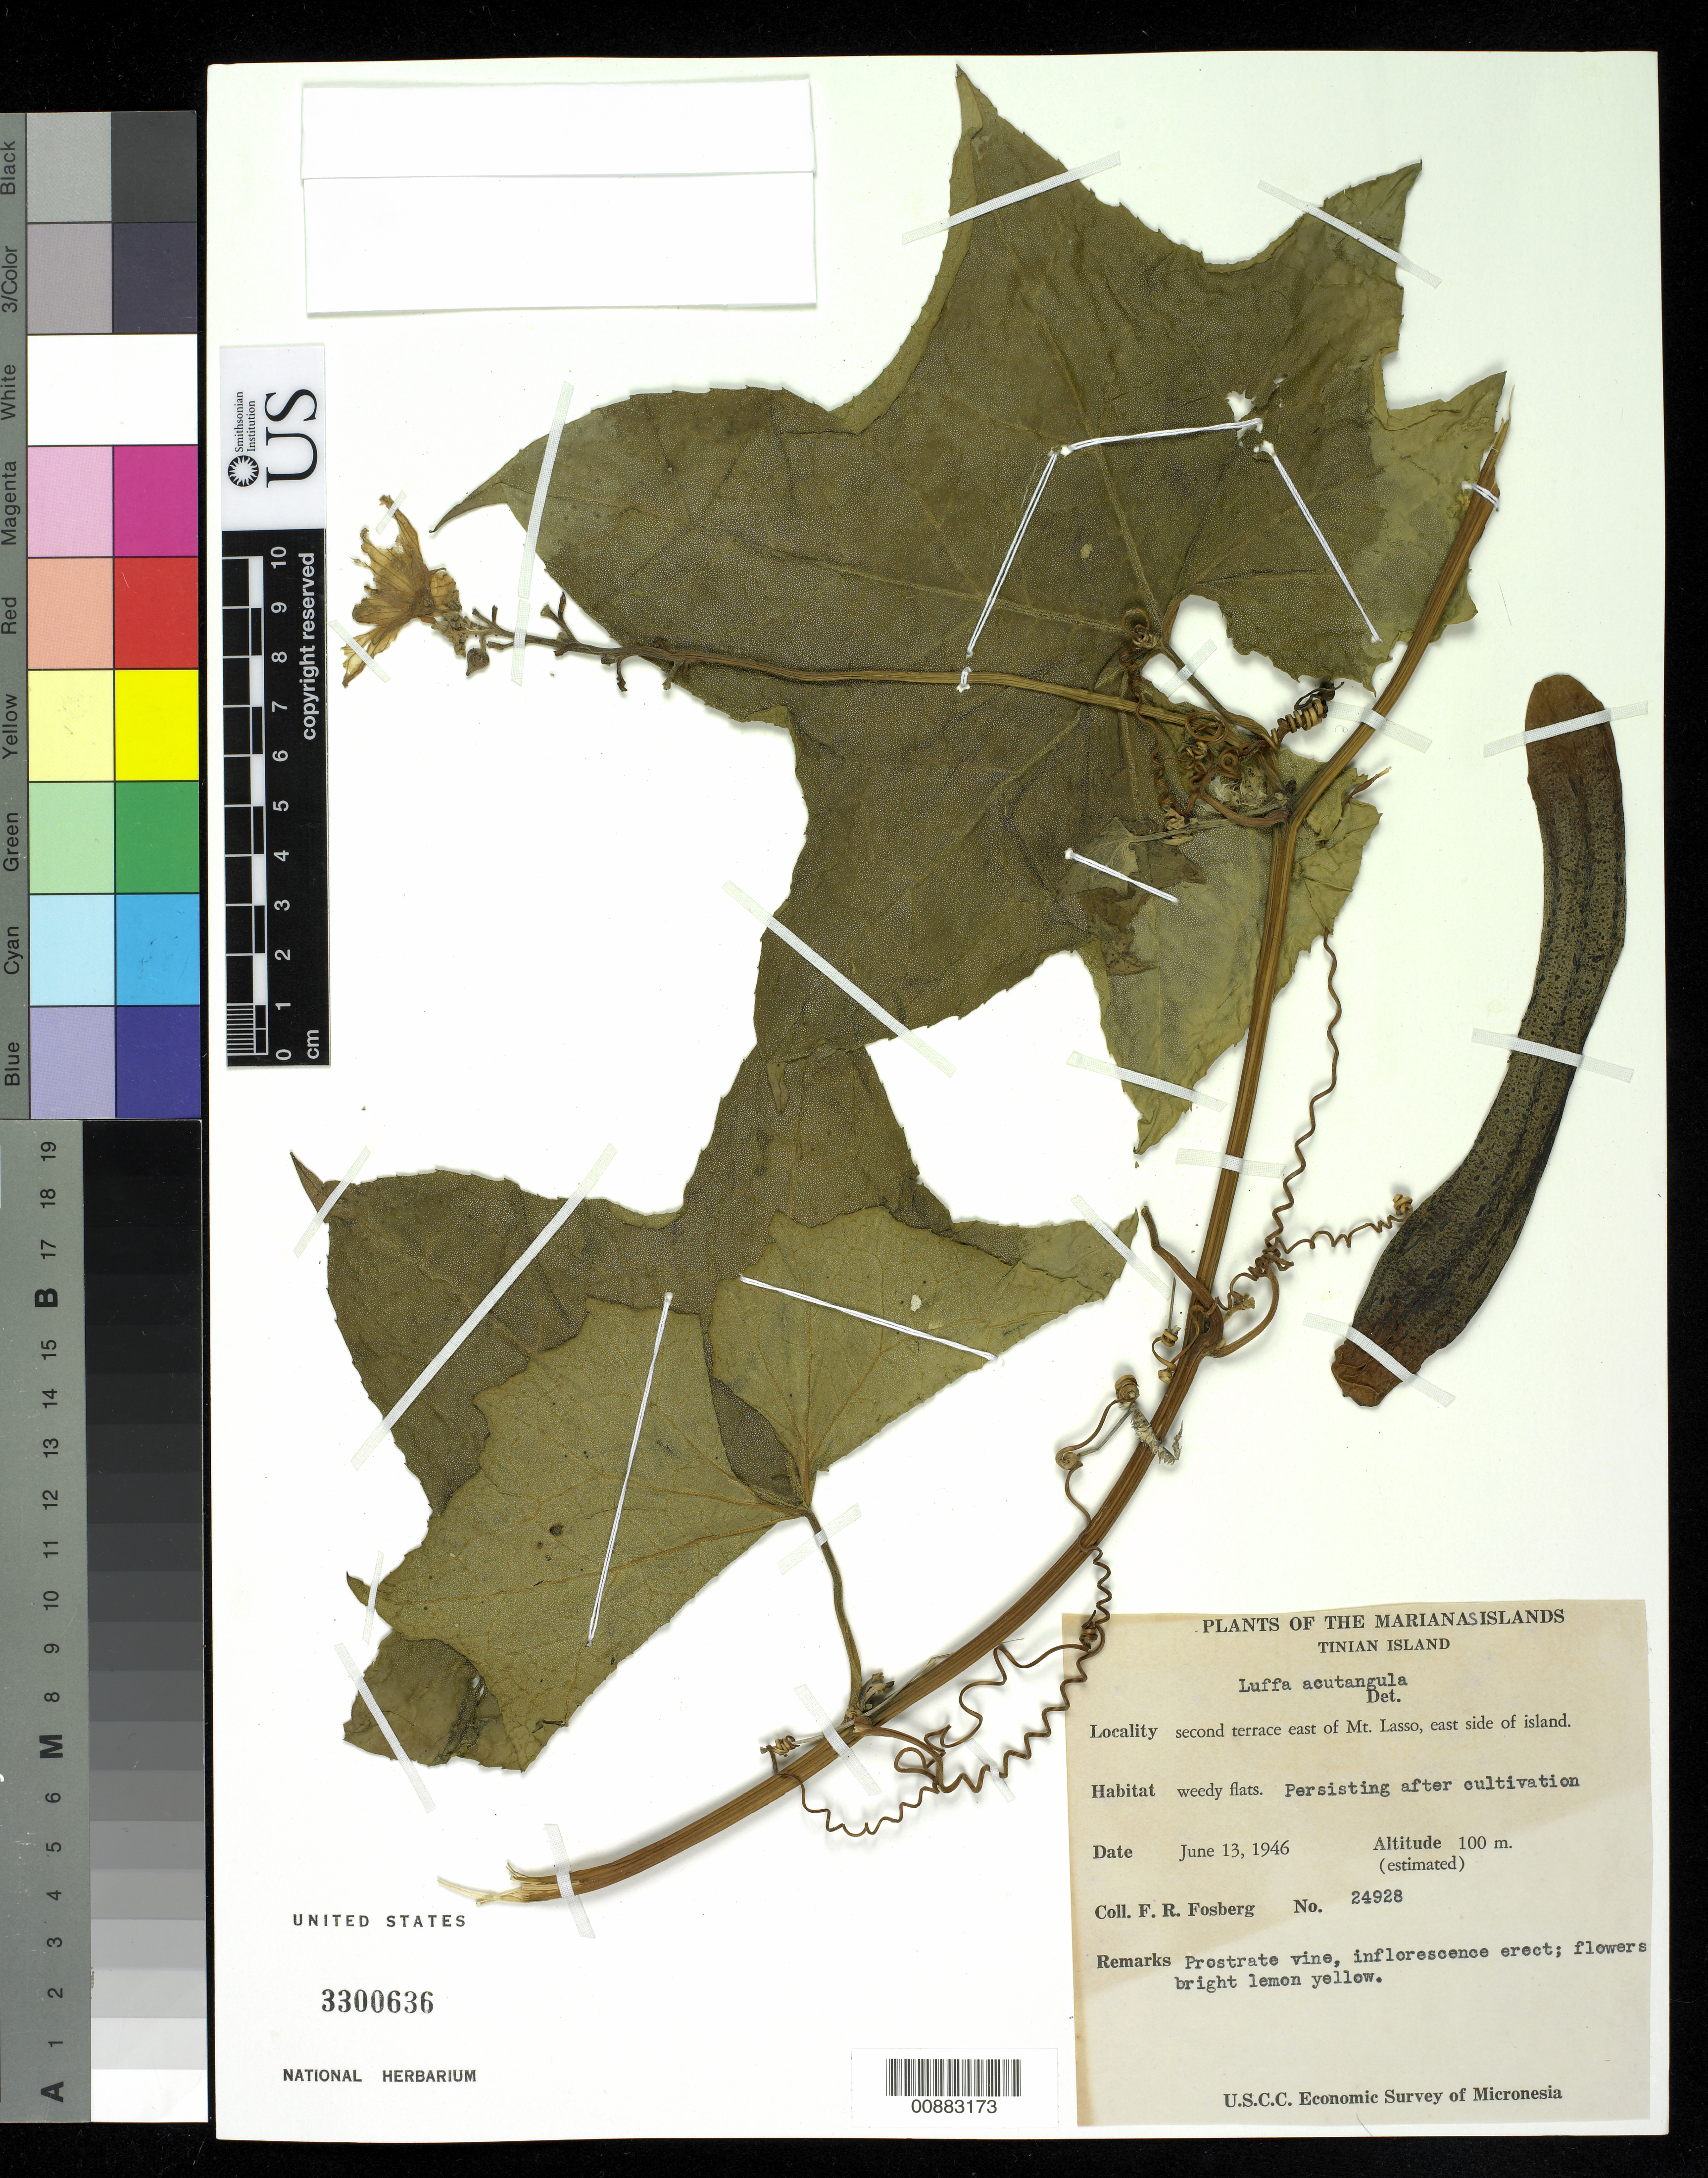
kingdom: Plantae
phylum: Tracheophyta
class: Magnoliopsida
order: Cucurbitales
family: Cucurbitaceae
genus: Luffa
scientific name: Luffa acutangula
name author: (L.) Roxb.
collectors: F. R. Fosberg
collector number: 24928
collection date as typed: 13 Jun 1946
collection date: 1946-06-13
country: Northern Mariana Islands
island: Tinian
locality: Second terrace E of Mt. Lasso, E side of island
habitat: weedy flats, persisting after cultivation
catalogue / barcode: US 3300636